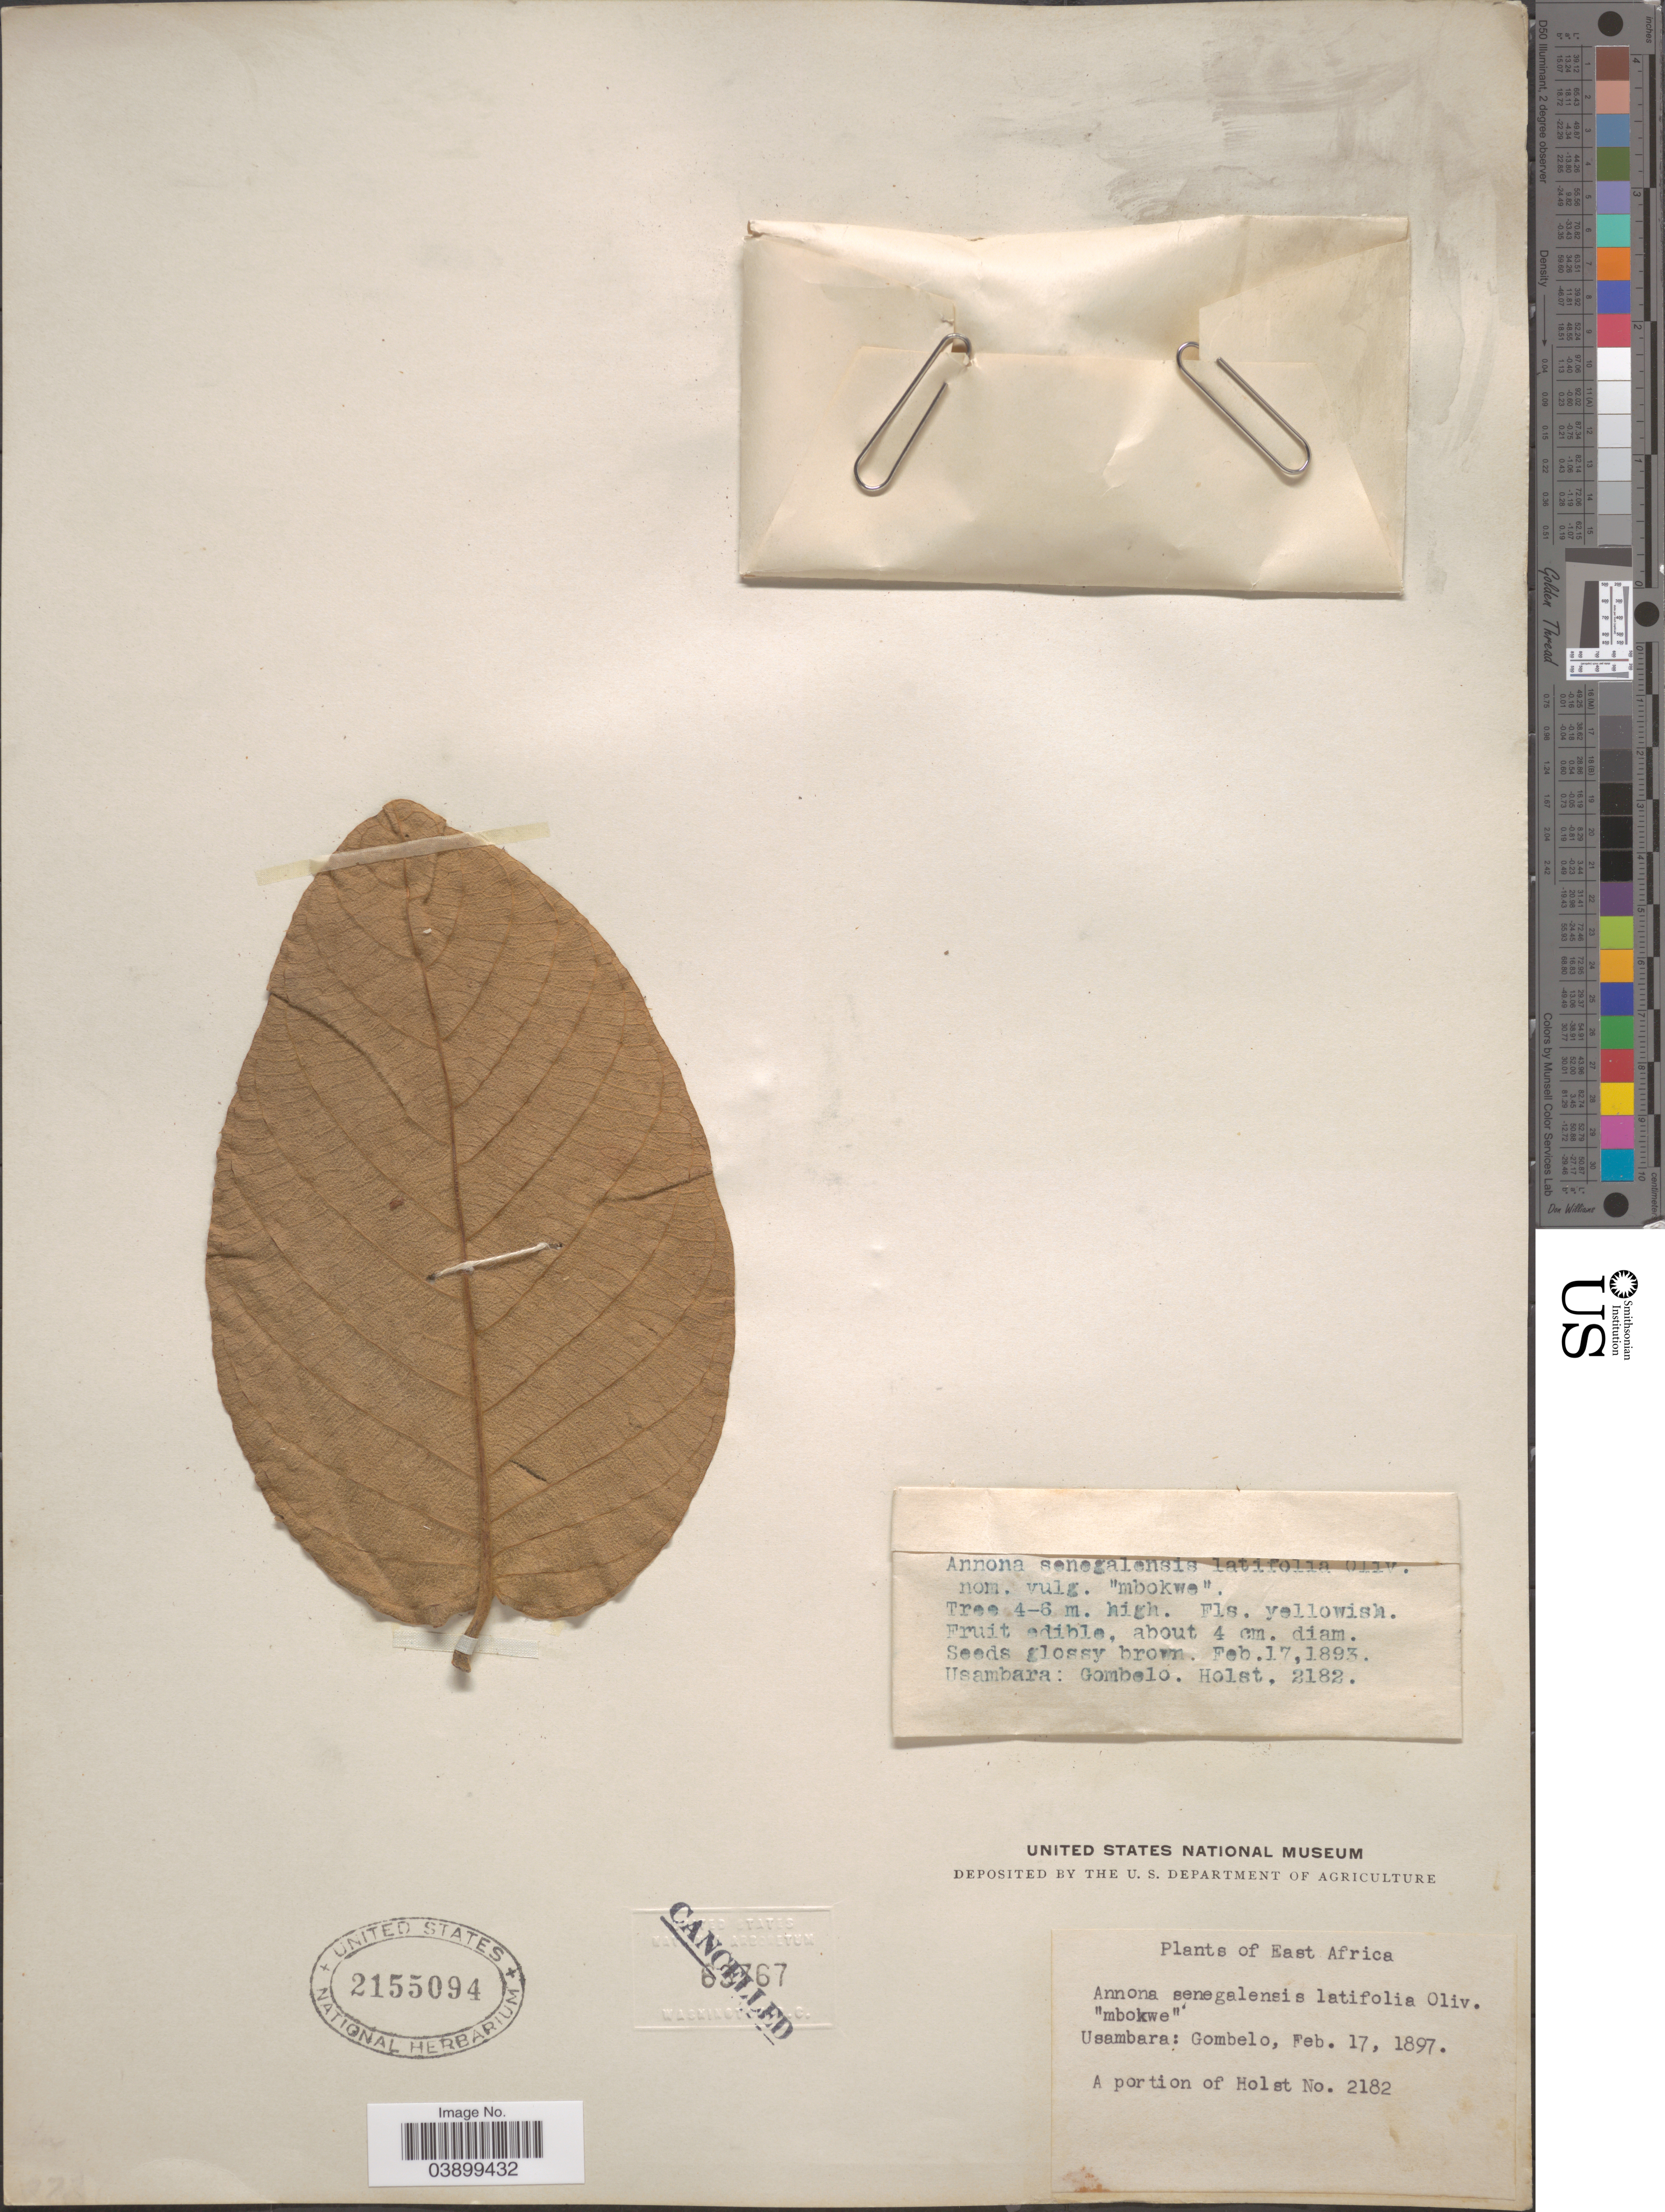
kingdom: Plantae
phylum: Tracheophyta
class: Magnoliopsida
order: Magnoliales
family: Annonaceae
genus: Annona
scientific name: Annona senegalensis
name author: Pers.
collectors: Holst, --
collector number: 2182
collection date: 1897-02-17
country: Tanzania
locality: Usambara: Gombelo. East Africa.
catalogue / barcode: US 2155094